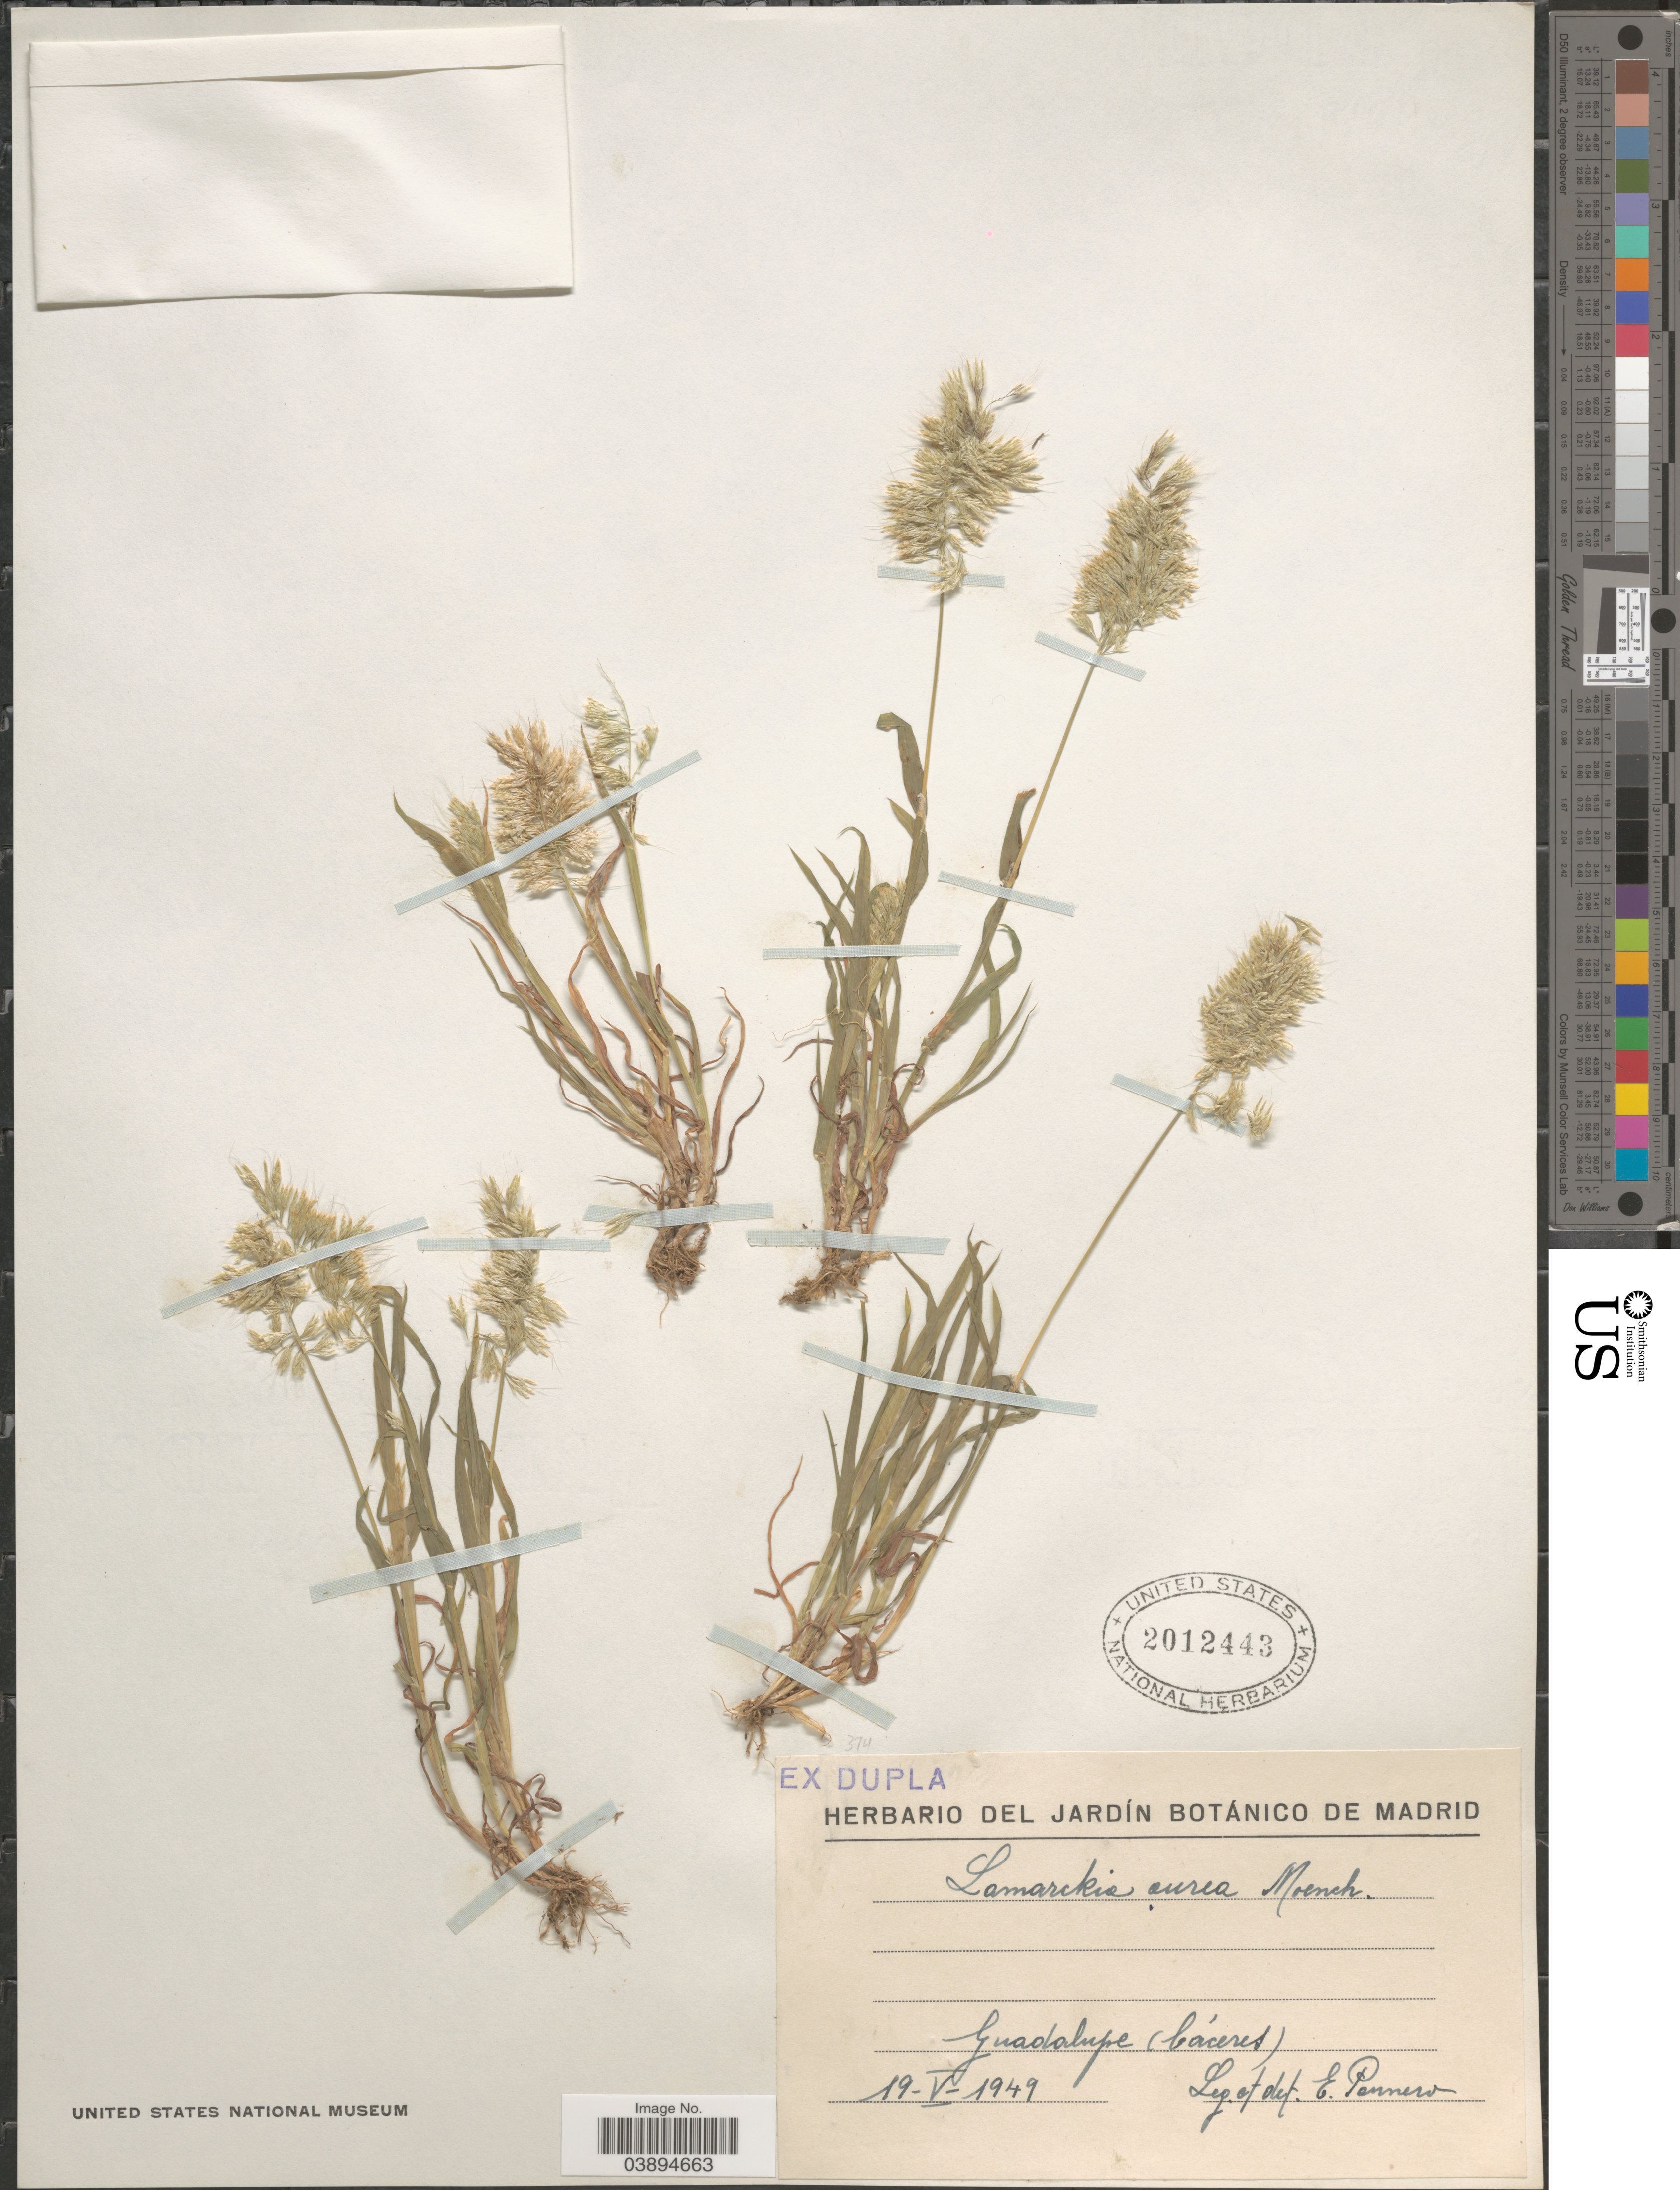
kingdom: Plantae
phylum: Tracheophyta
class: Liliopsida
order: Poales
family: Poaceae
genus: Lamarckia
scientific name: Lamarckia aurea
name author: (L.) Moench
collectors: E. Peunero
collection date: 1949-05-19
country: Spain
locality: Guadalupe (Cáceres).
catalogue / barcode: US 2012443